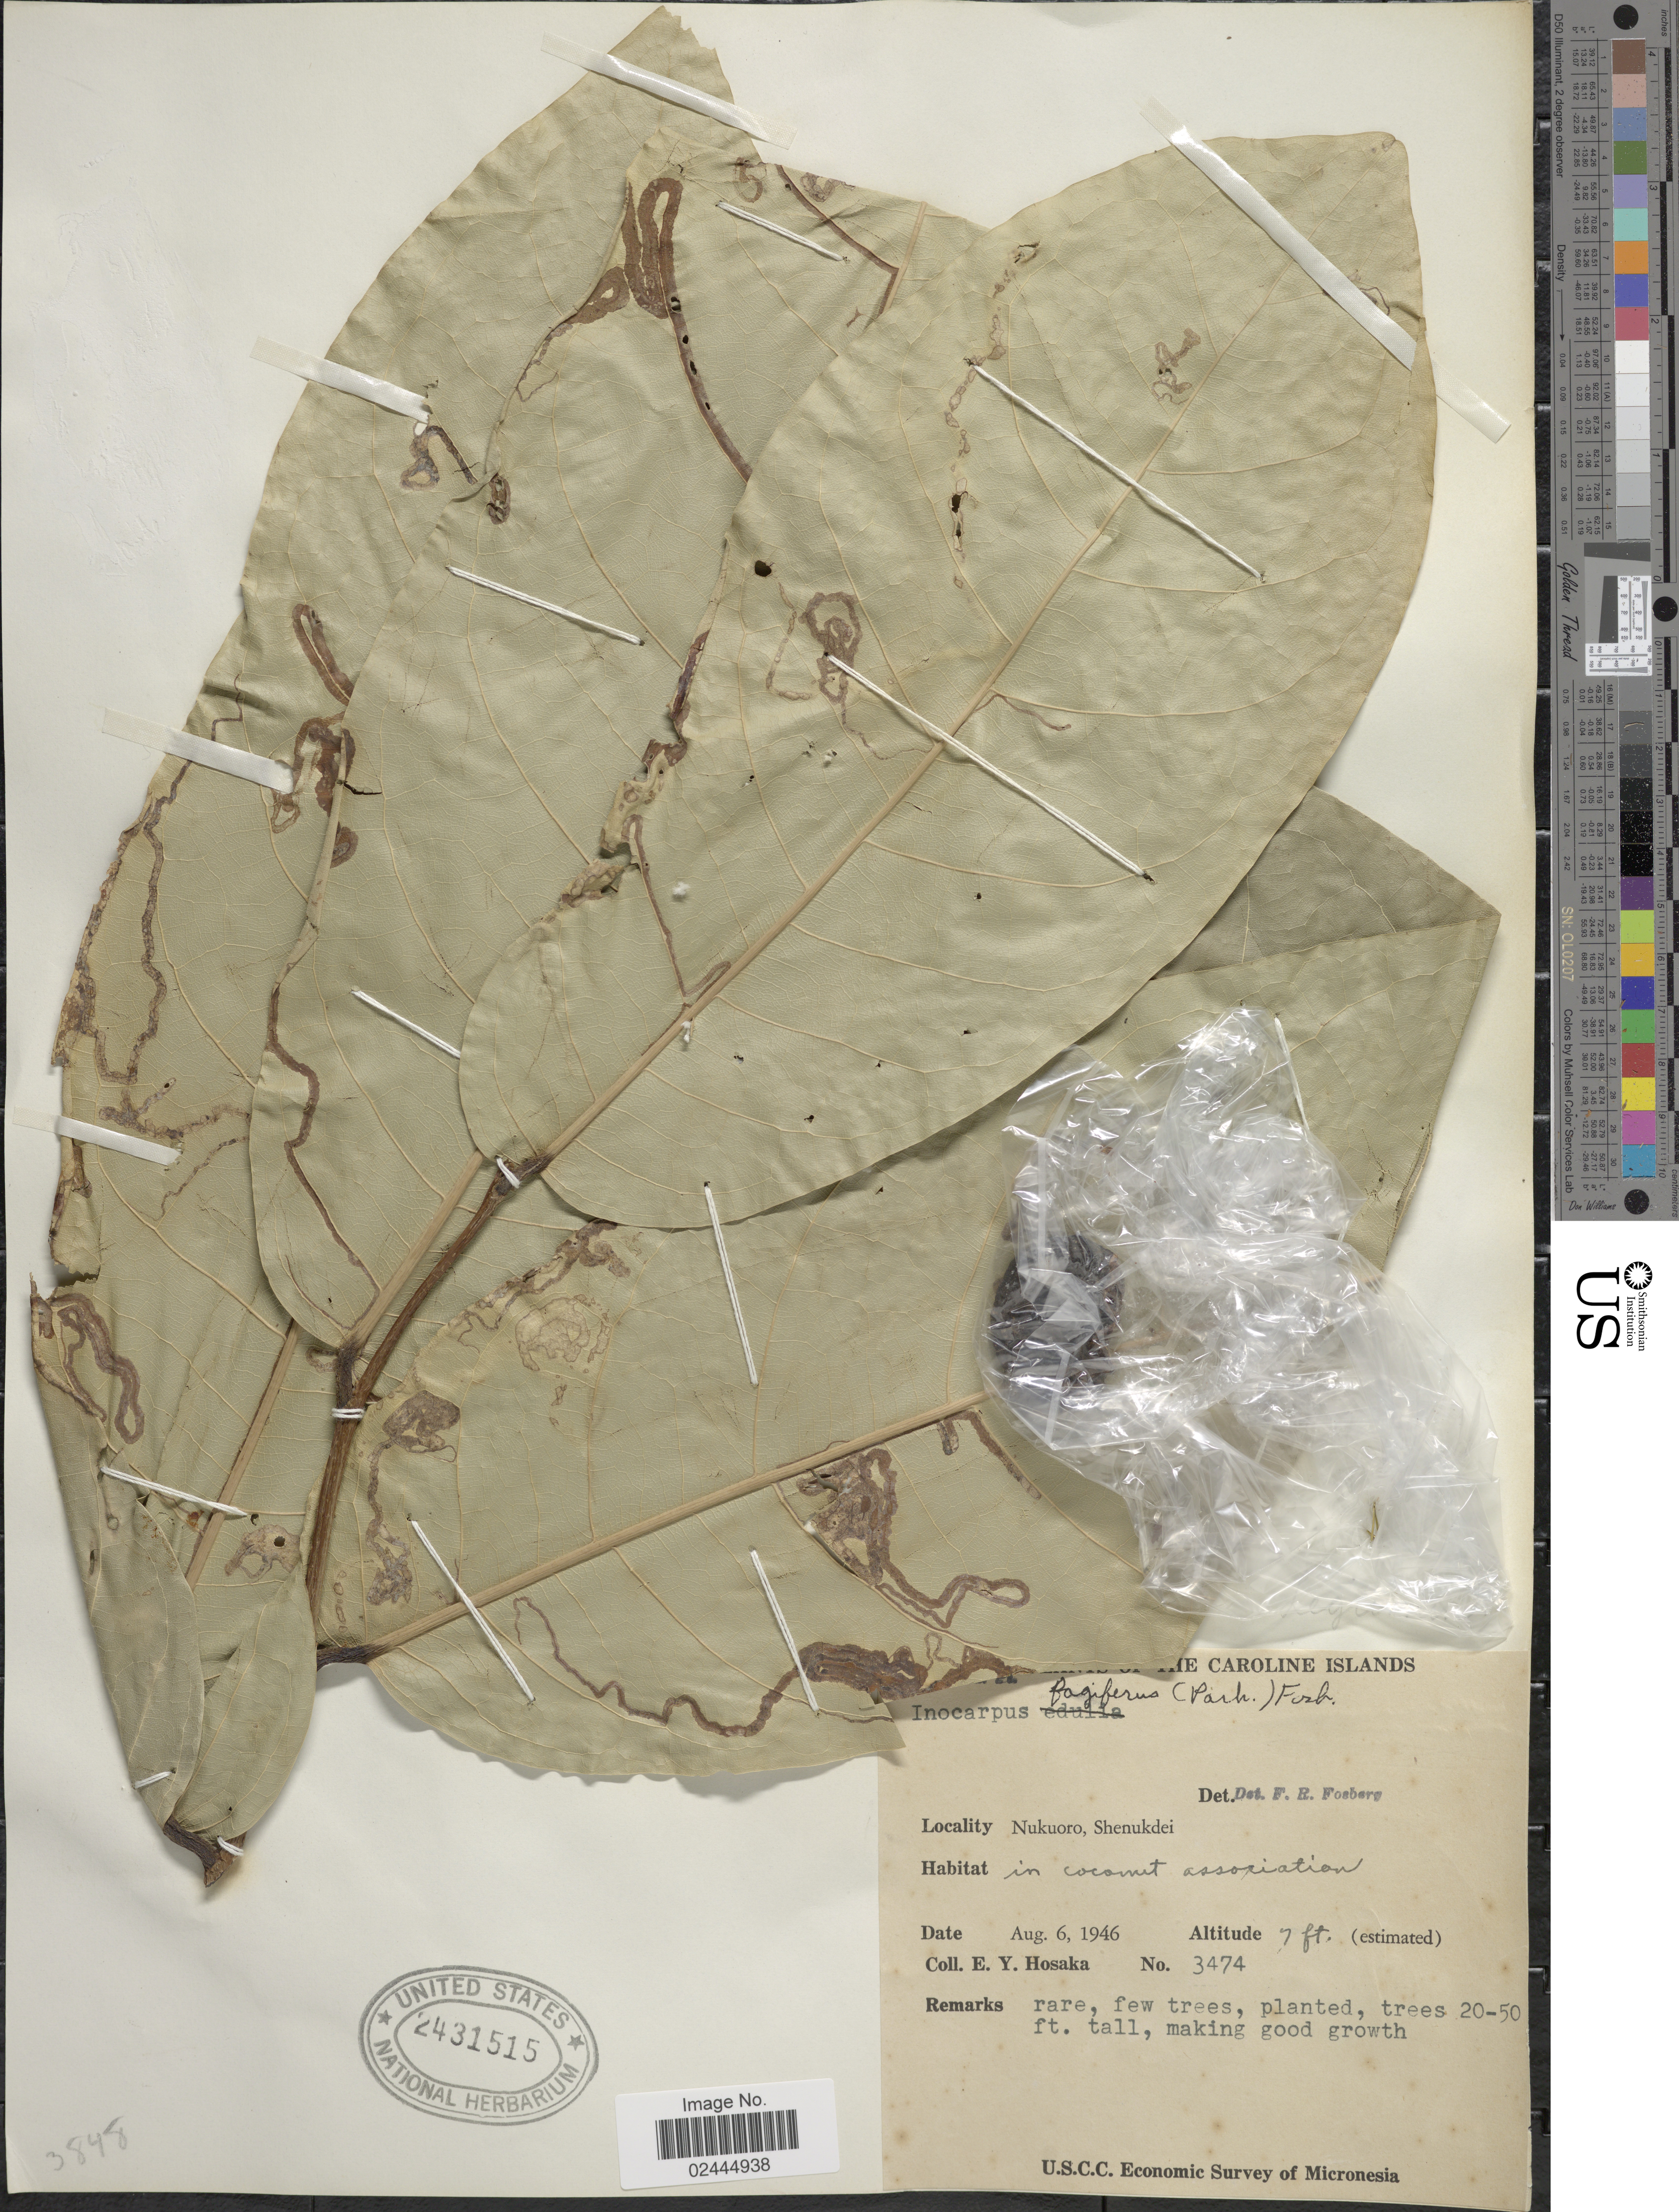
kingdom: Plantae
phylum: Tracheophyta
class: Magnoliopsida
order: Fabales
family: Fabaceae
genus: Inocarpus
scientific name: Inocarpus fagifer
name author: (Parkinson) Fosberg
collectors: E. Y. Hosaka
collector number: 3474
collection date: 1946-08-06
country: Micronesia, Federated States of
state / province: Pohnpei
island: Nukuoro Atoll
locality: Nukuoro, Shenkdei.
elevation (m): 2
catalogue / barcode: US 2431515